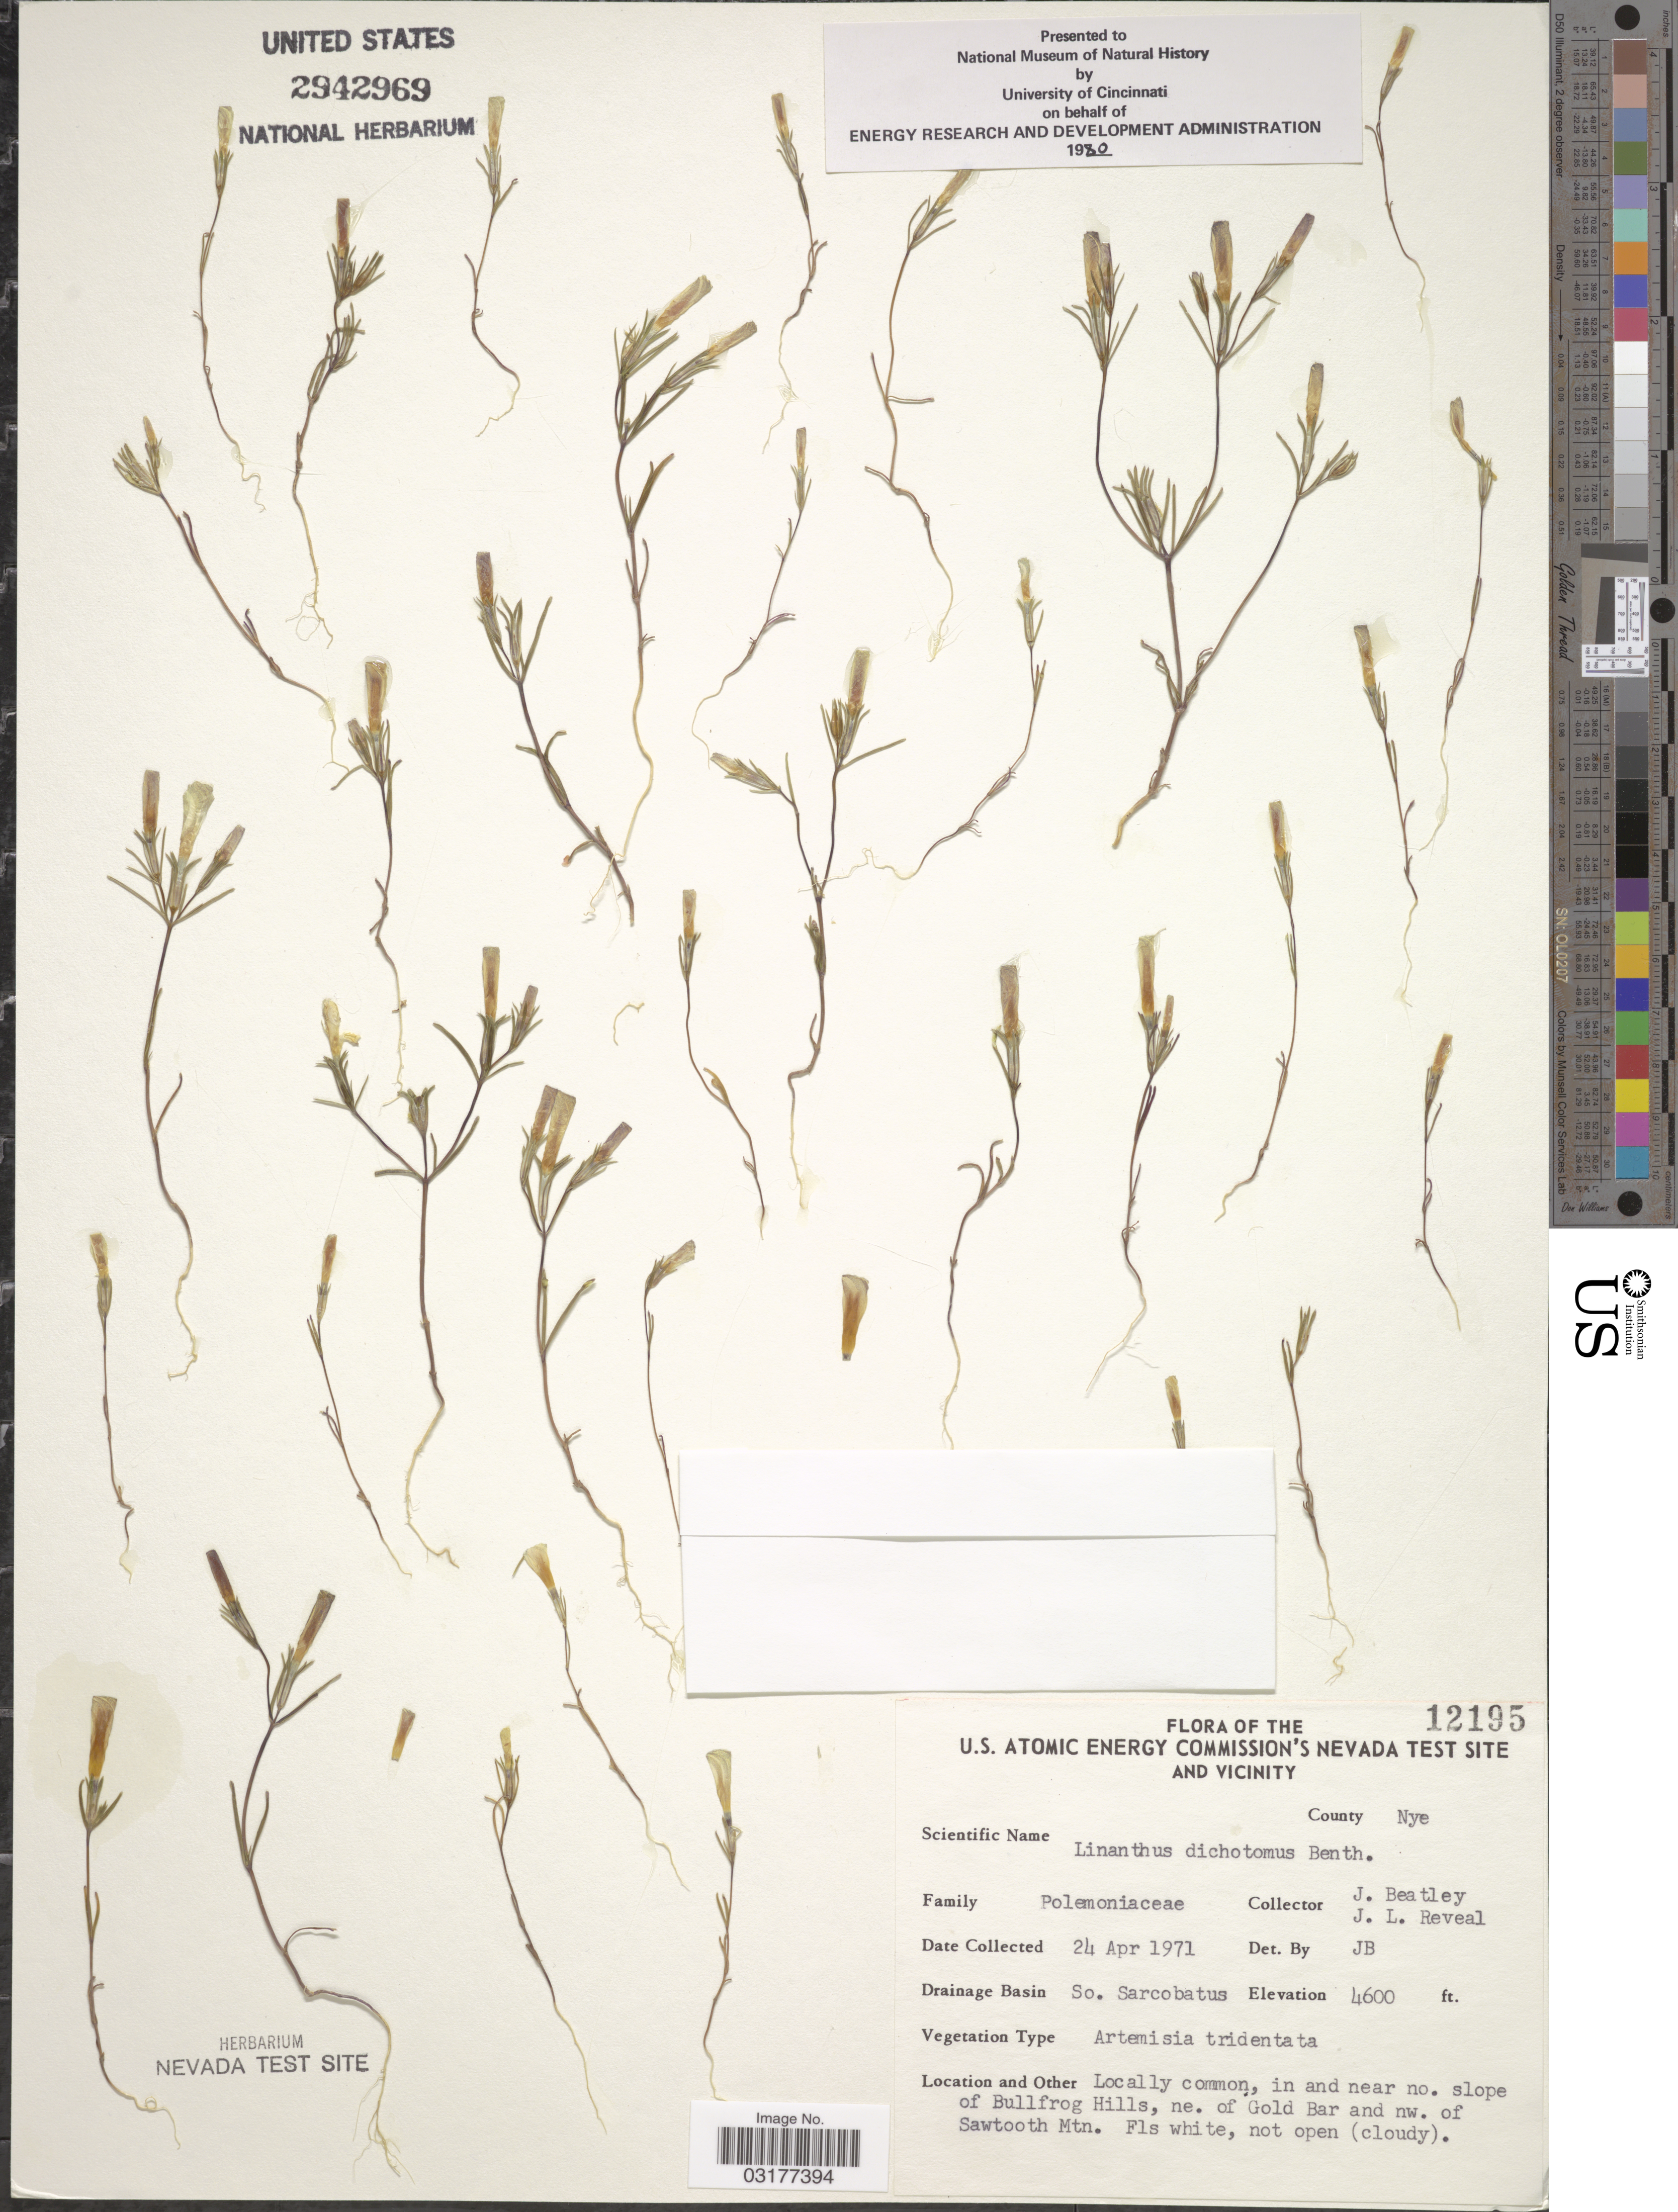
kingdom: Plantae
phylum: Tracheophyta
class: Magnoliopsida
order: Ericales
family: Polemoniaceae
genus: Linanthus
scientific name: Linanthus dichotomus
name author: Benth.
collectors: J. C. Beatley & J. L. Reveal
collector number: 12195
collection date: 1971-04-24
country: United States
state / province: Nevada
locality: The U.S. Atomic Energy Commission's Nevada Test Site and Vicinity. County Nye. Drainage Basin So. Sarcobatus, in and near no. slope of Bullfrog Hills, ne. of Gold Bar and nw. of Sawtooth Mtn.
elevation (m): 1402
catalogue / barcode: US 2942969